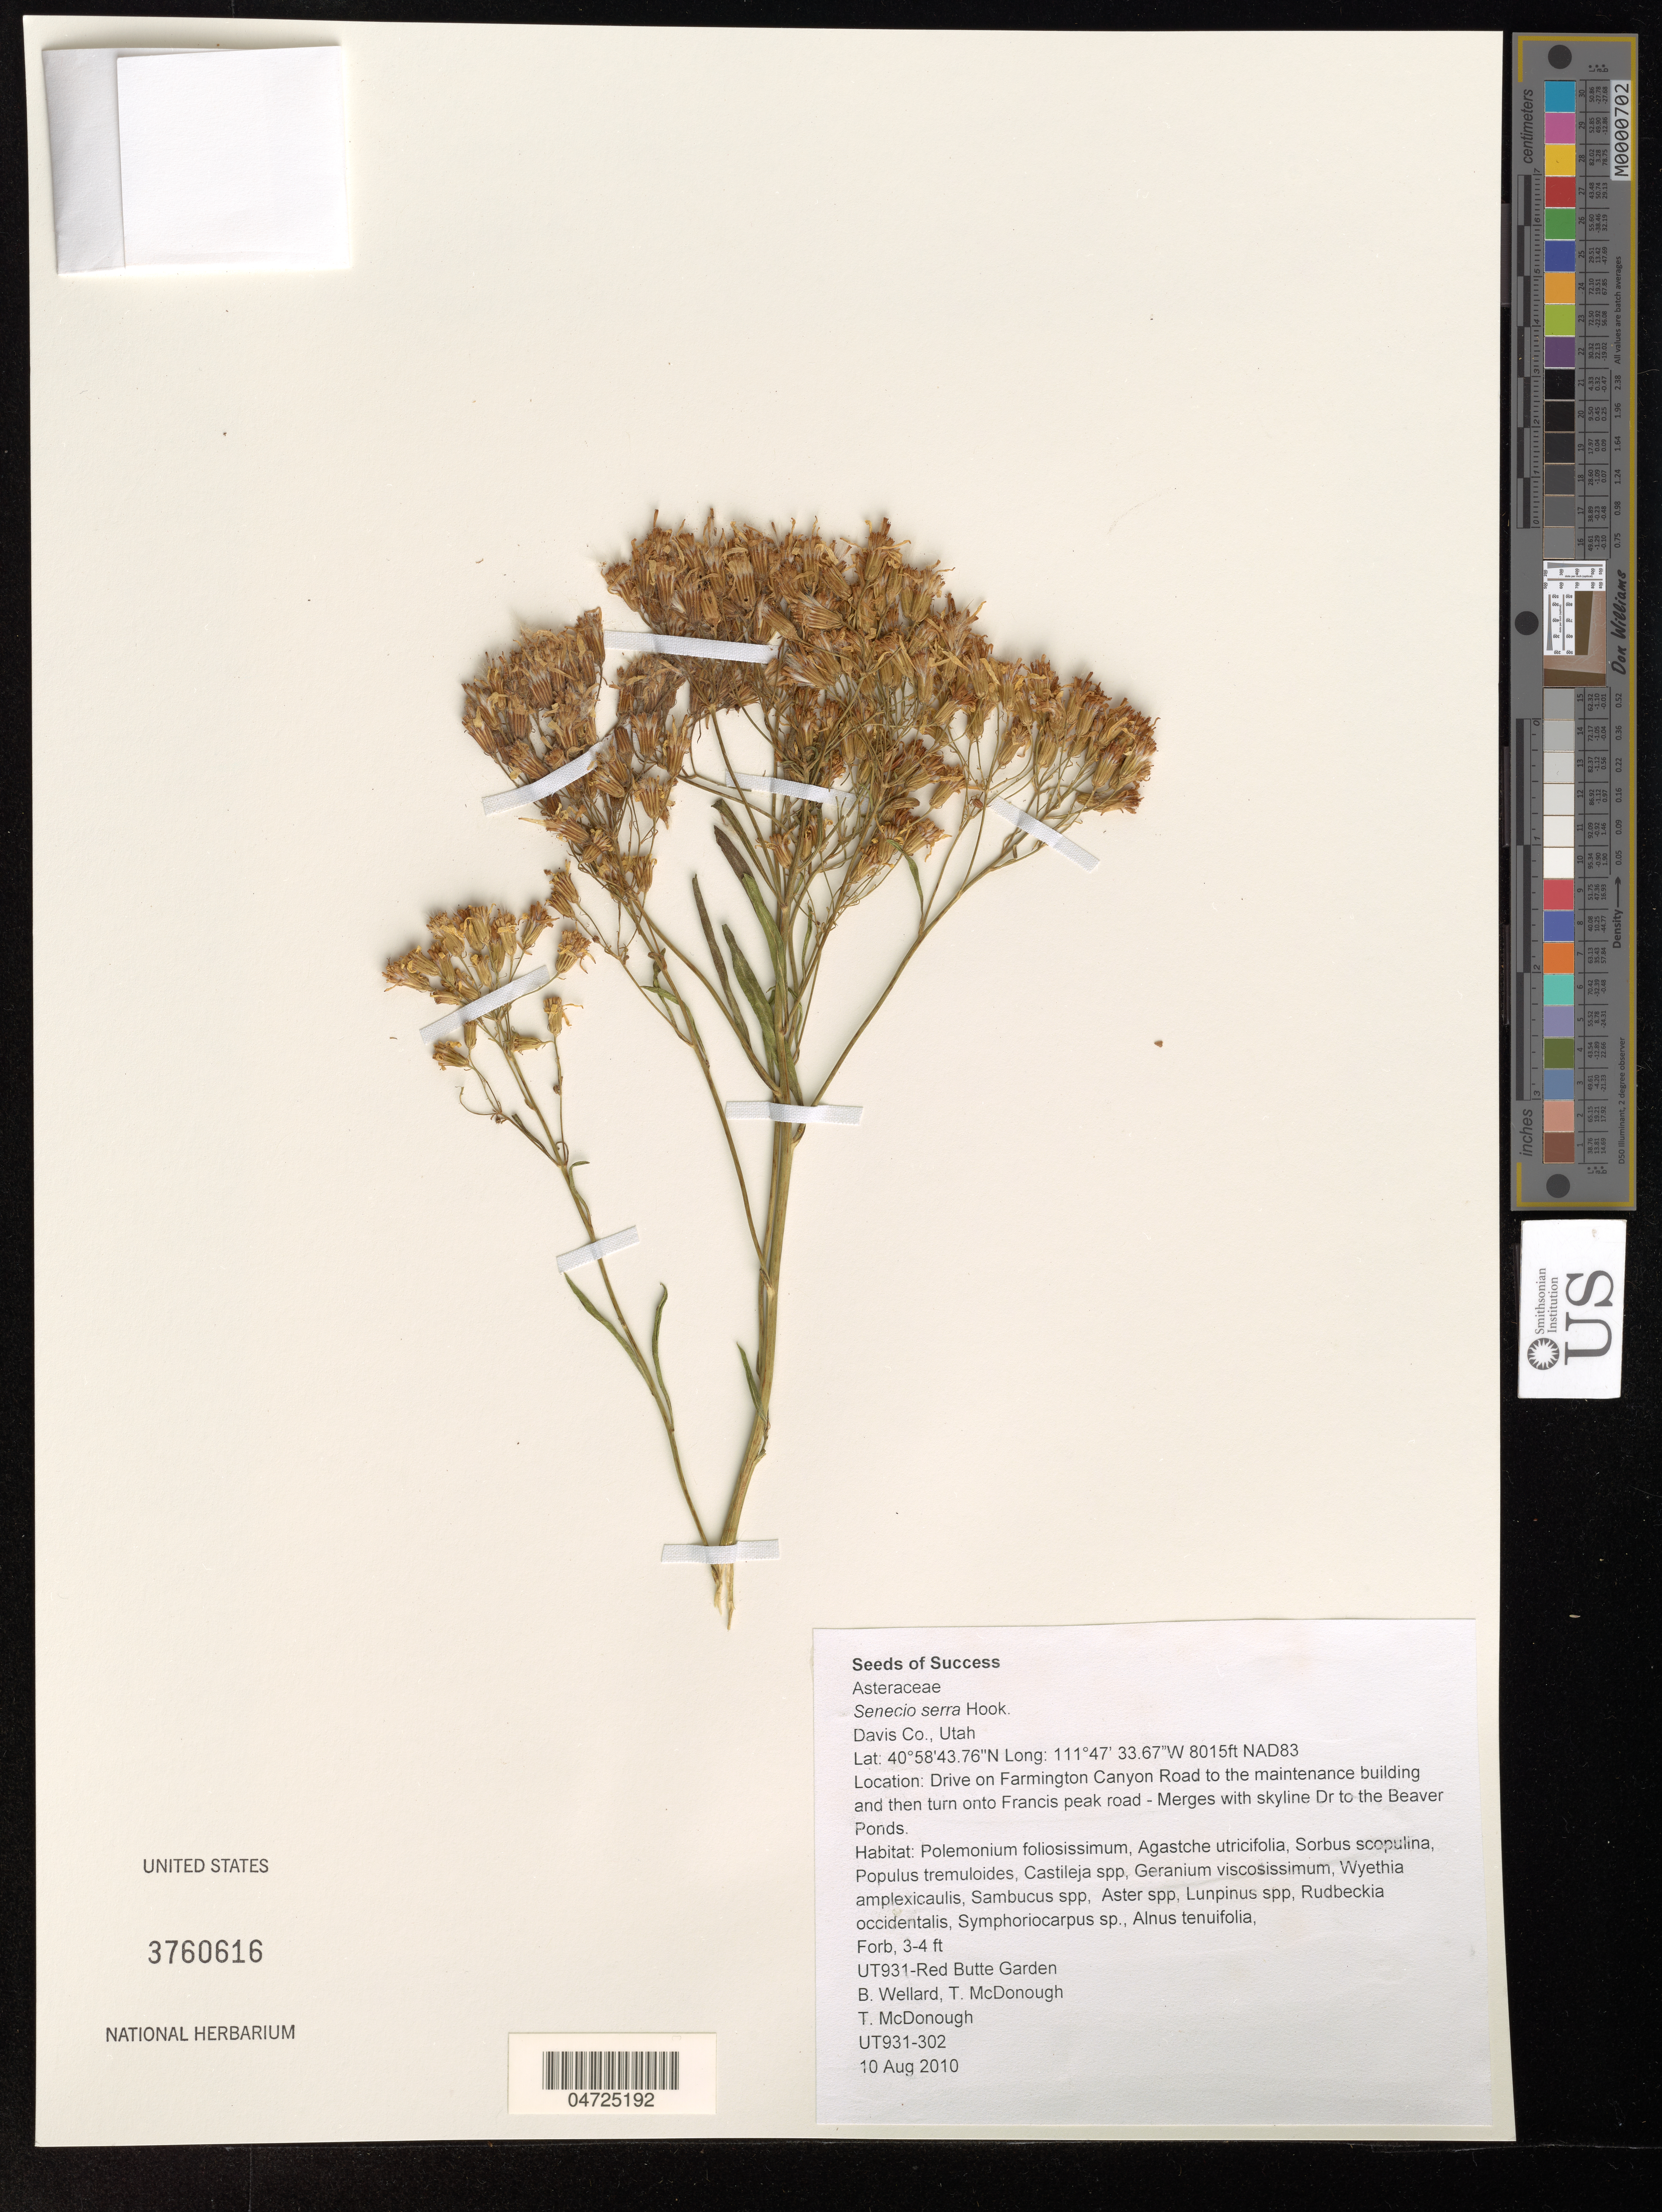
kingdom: Plantae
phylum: Tracheophyta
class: Magnoliopsida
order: Asterales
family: Asteraceae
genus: Senecio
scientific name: Senecio serra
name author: Hook.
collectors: B. Wellard, T. McDonough & T. McDonough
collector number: UT931-302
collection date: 2010-08-10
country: United States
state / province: Utah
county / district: Davis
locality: Davis Co. Drive on Farmington Canyon Road to the maintenance building and then turn onto Francis peak road - Merges with skyline Dr to the Beaver Ponds. NAD83.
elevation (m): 2443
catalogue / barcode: US 3760616